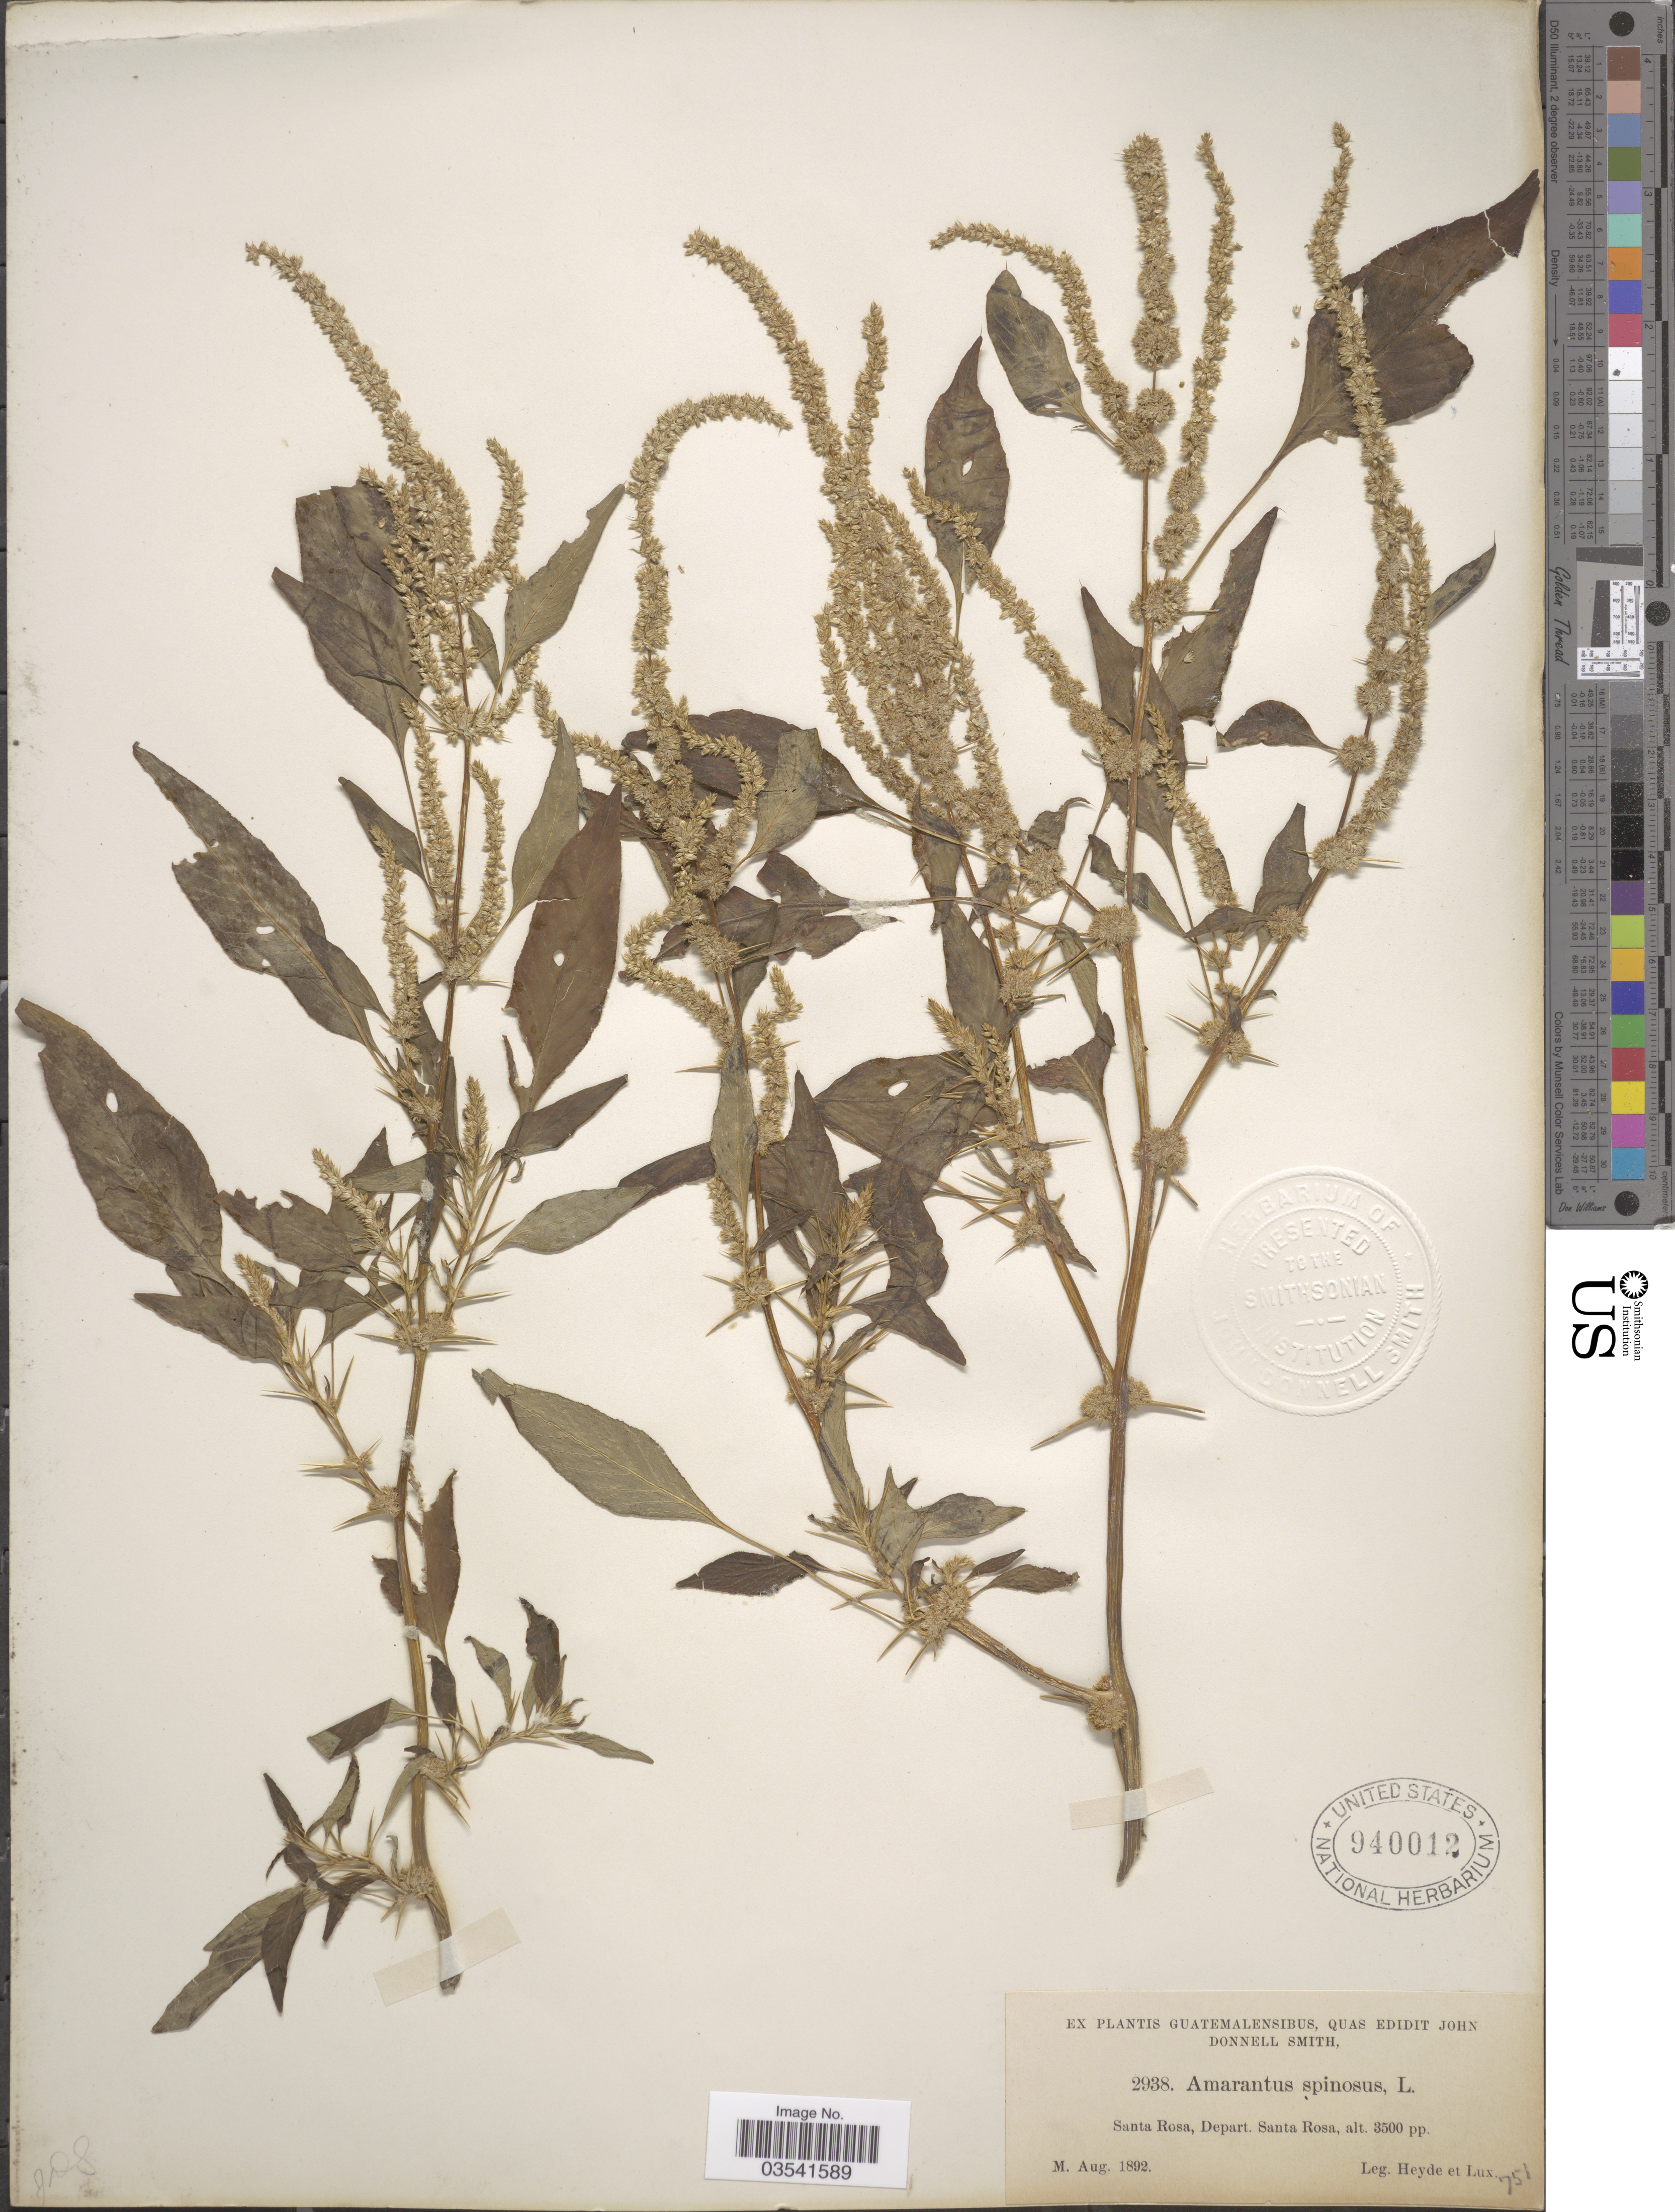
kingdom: Plantae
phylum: Tracheophyta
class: Magnoliopsida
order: Caryophyllales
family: Amaranthaceae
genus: Amaranthus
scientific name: Amaranthus spinosus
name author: L.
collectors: Heyde & Lux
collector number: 2938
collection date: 1892-08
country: Guatemala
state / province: Santa Rosa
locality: Santa Rosa.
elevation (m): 1067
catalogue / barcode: US 940012